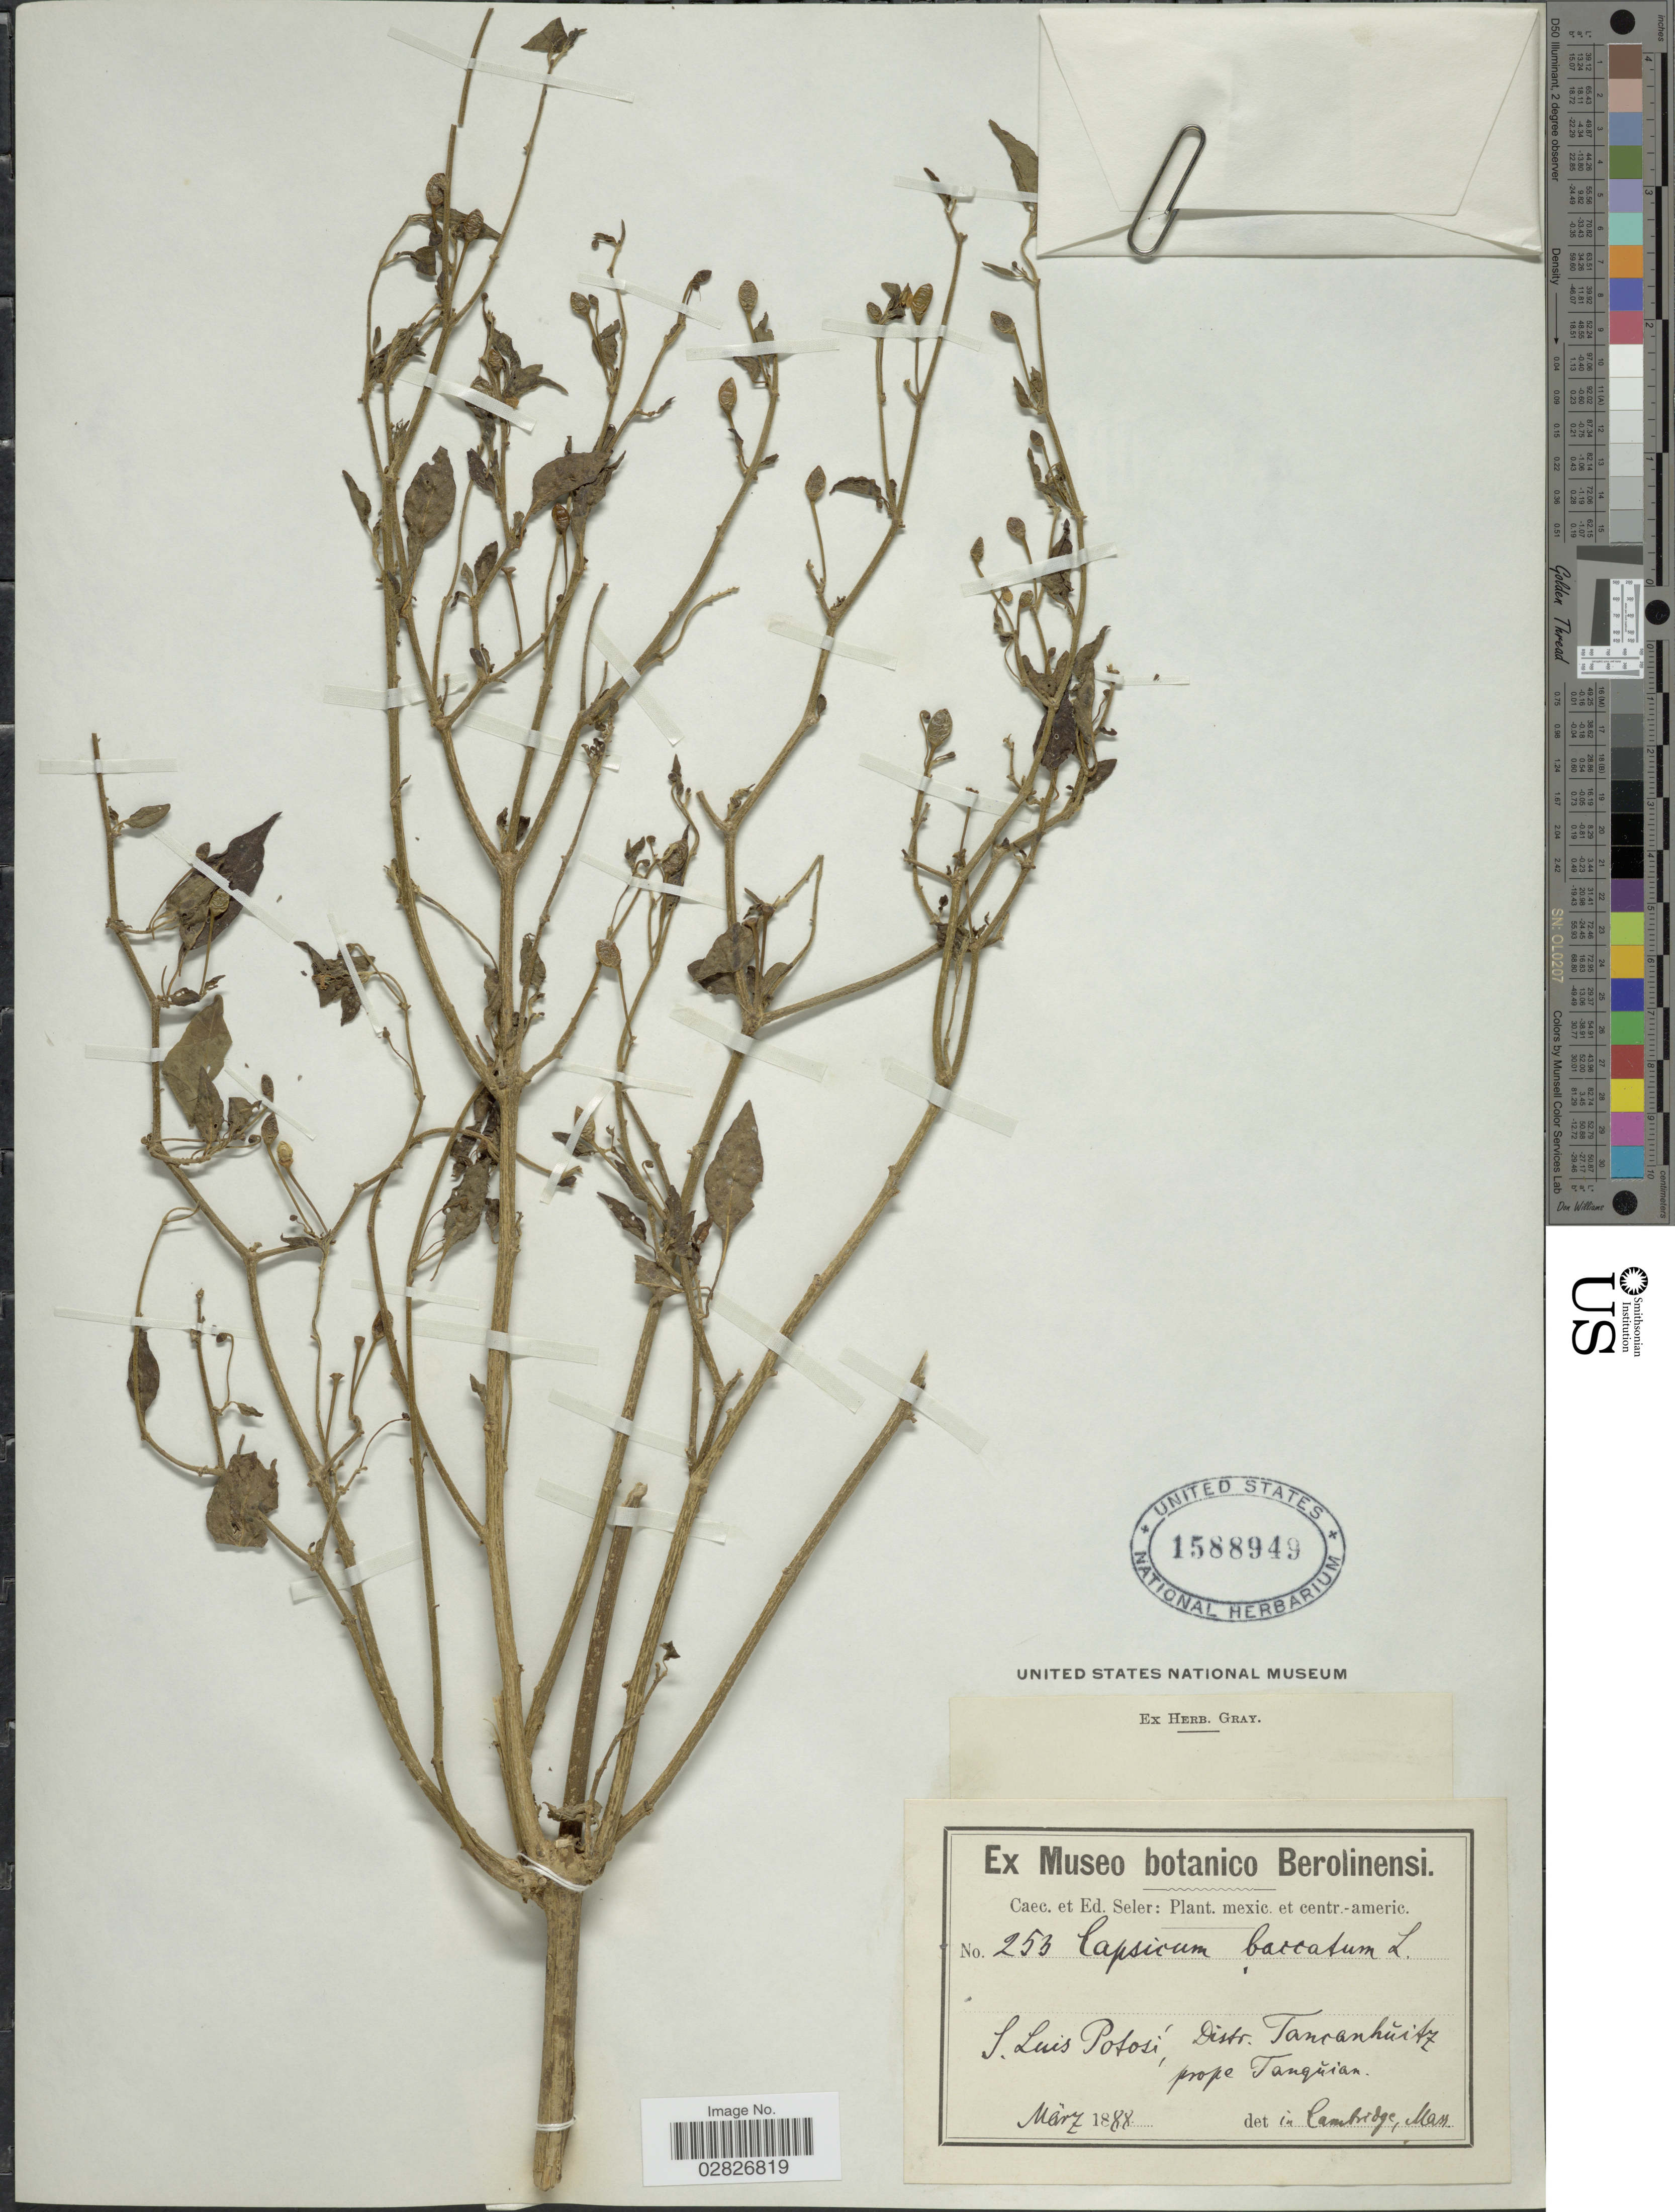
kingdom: Plantae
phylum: Tracheophyta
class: Magnoliopsida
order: Solanales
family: Solanaceae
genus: Capsicum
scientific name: Capsicum baccatum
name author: L.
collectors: ex Caec. et Ed Seler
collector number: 253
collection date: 1888-03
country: Mexico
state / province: San Luis Potosí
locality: Distr. Tanranhuitz prope Tanquian.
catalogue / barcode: US 1588949